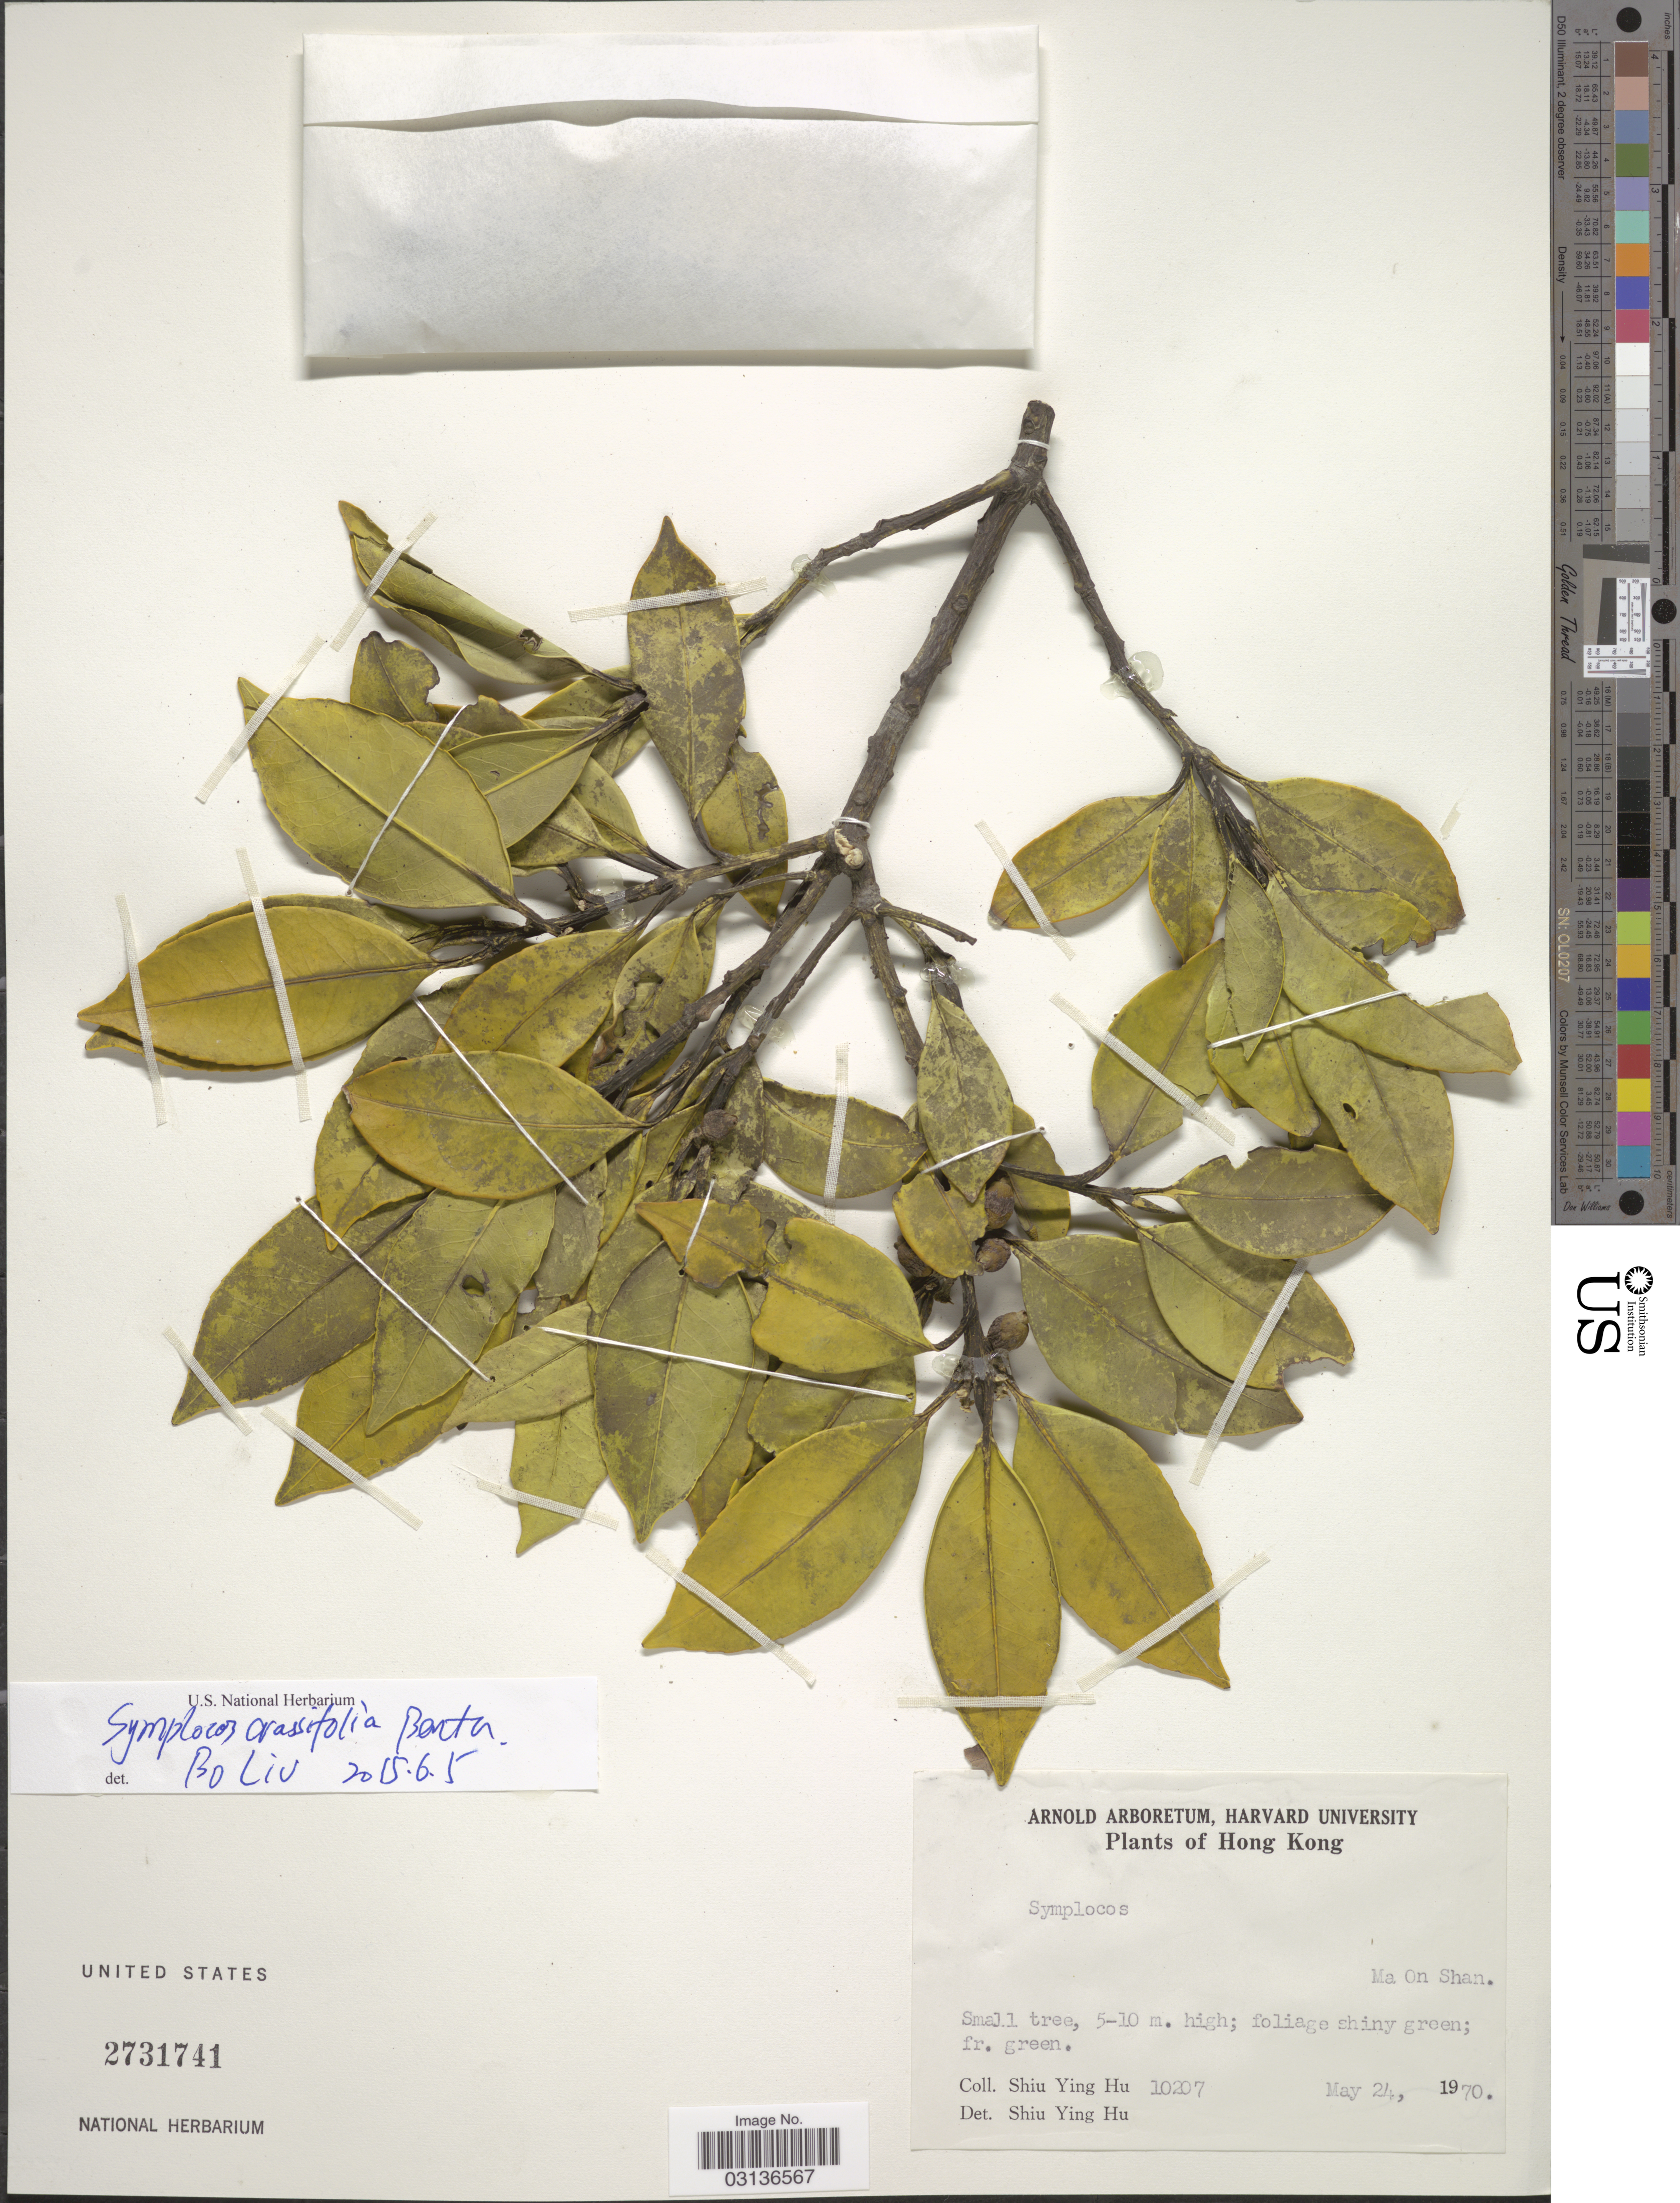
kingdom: Plantae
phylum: Tracheophyta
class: Magnoliopsida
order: Ericales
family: Symplocaceae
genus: Symplocos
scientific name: Symplocos crassifolia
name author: Benth.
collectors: S. Y. Hu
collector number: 10207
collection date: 1970-05-24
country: China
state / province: Hong Kong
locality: Ma On Shan.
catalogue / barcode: US 2731741